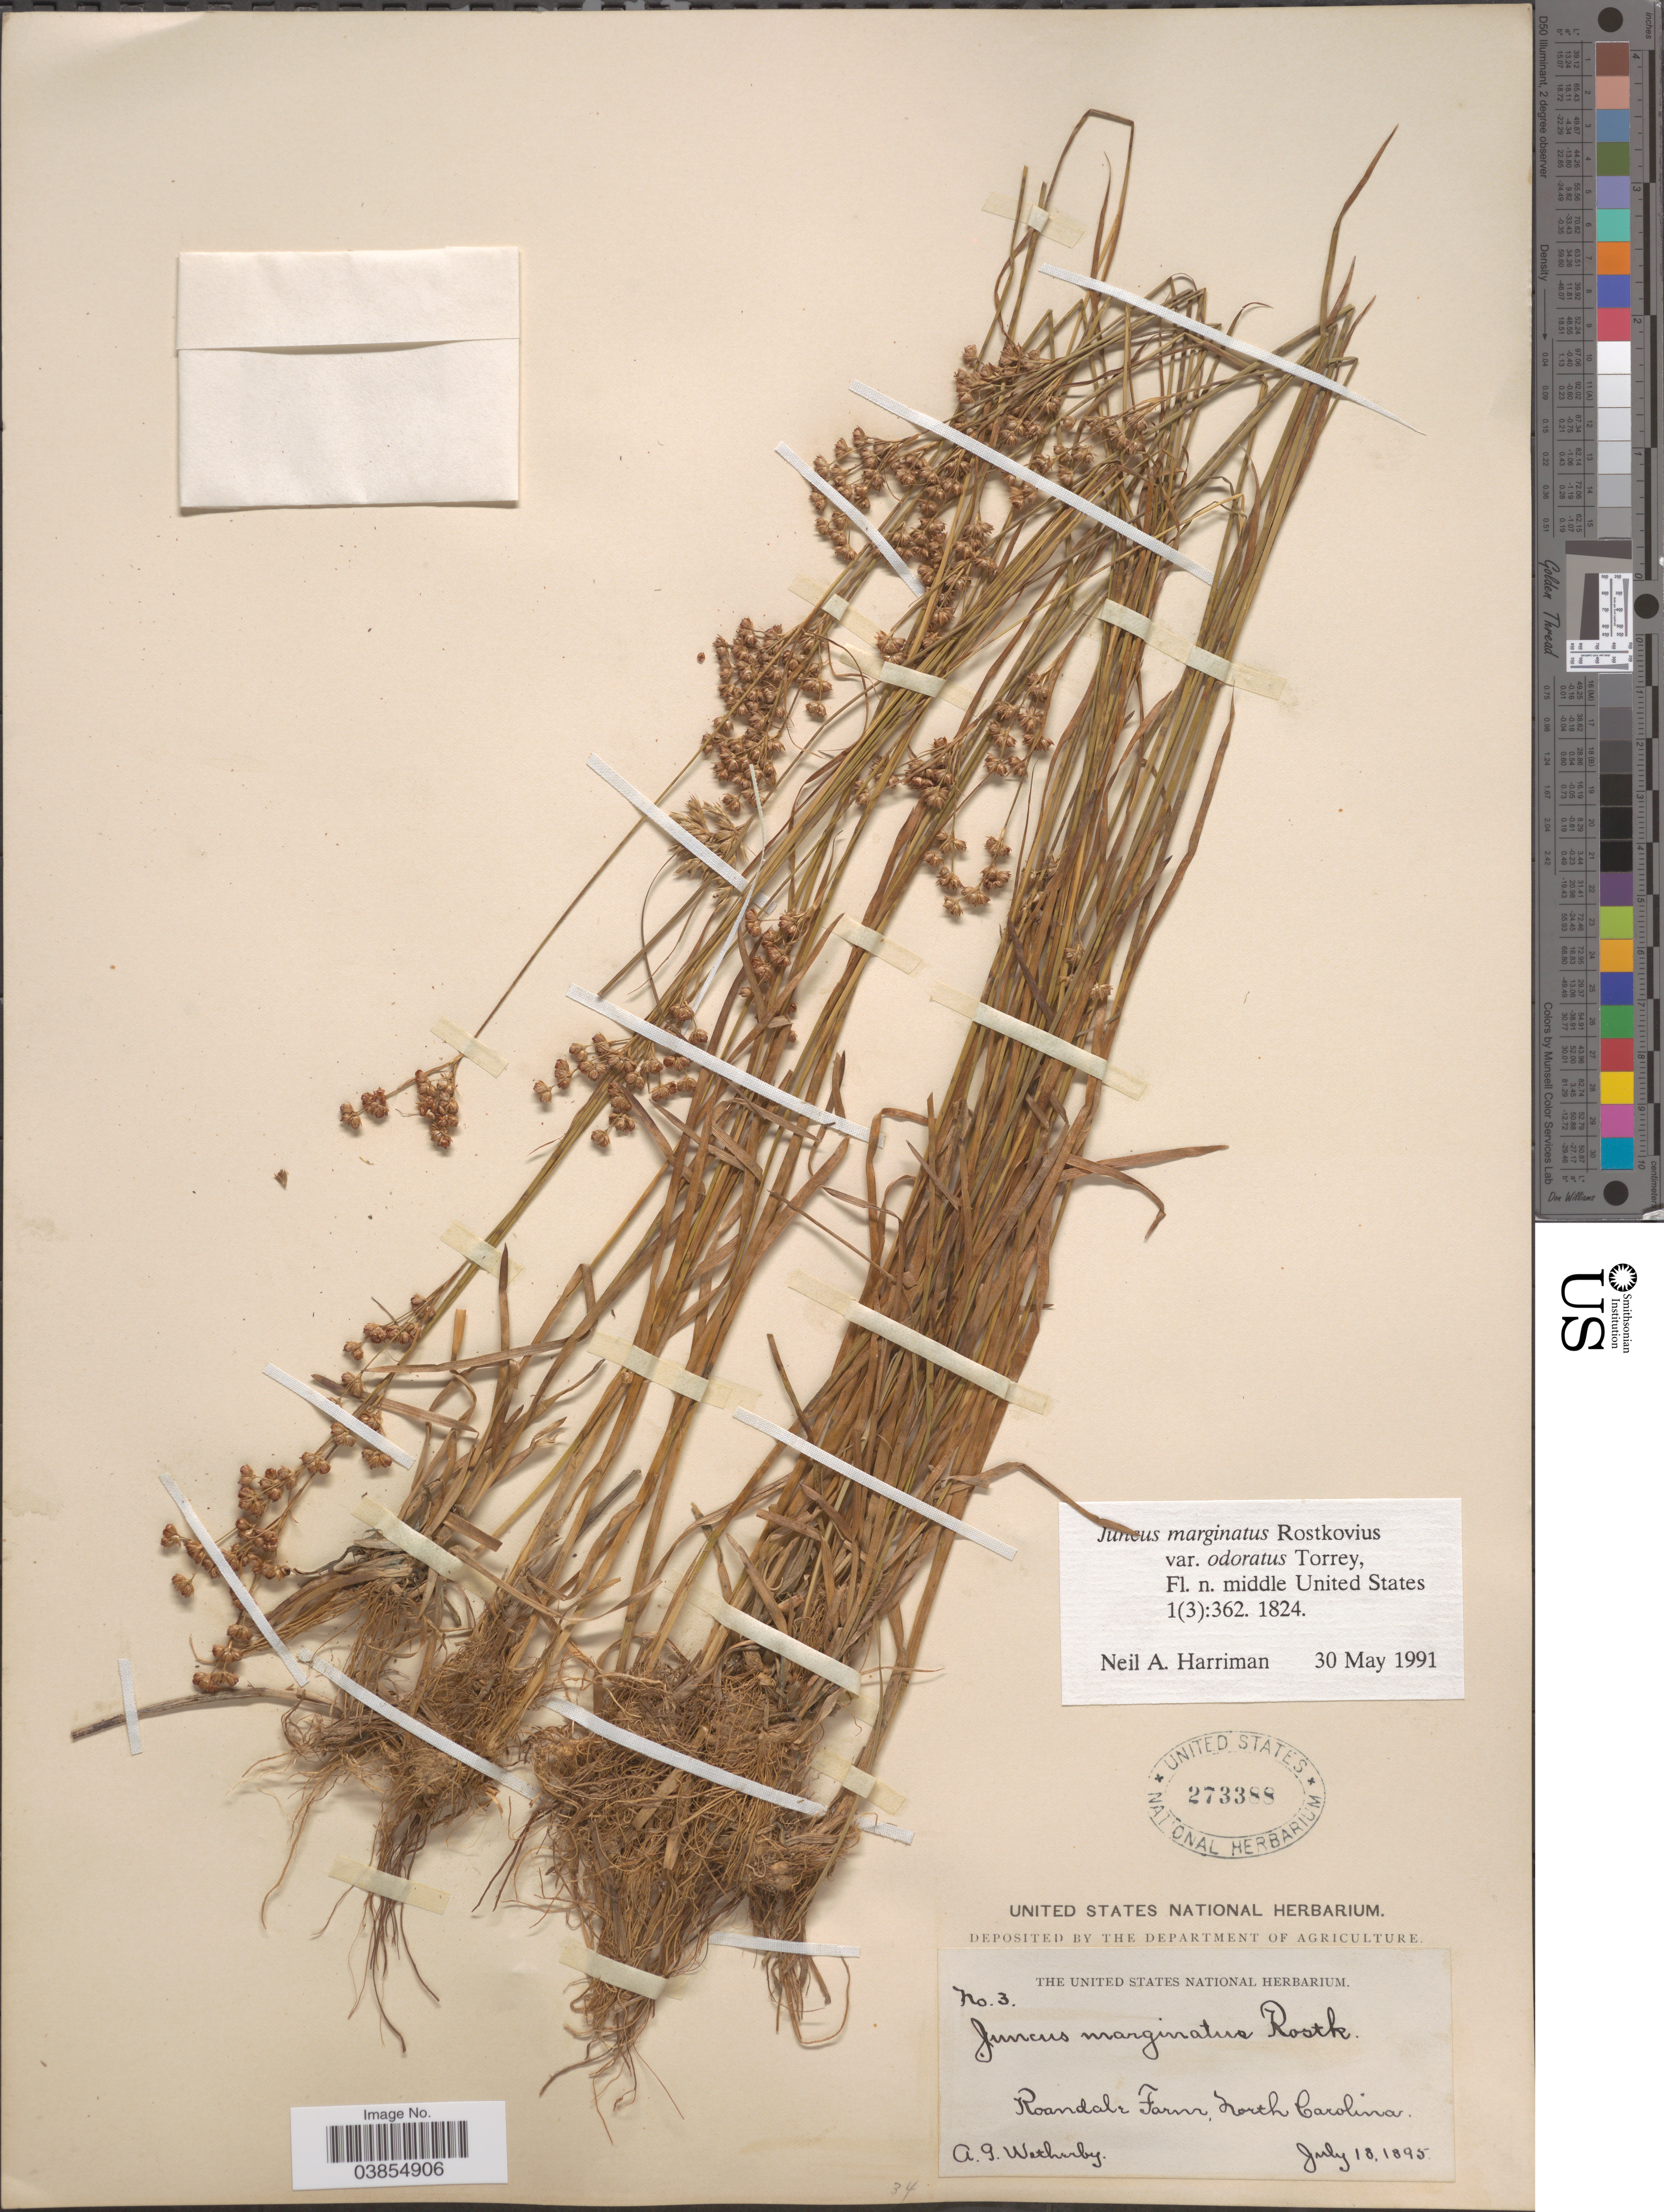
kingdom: Plantae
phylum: Tracheophyta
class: Liliopsida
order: Poales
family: Juncaceae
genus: Juncus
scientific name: Juncus marginatus var. odoratus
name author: Torr.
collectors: A. Wetherby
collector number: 3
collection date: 1895-07-18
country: United States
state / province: North Carolina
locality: Roandale Farm.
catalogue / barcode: US 273388